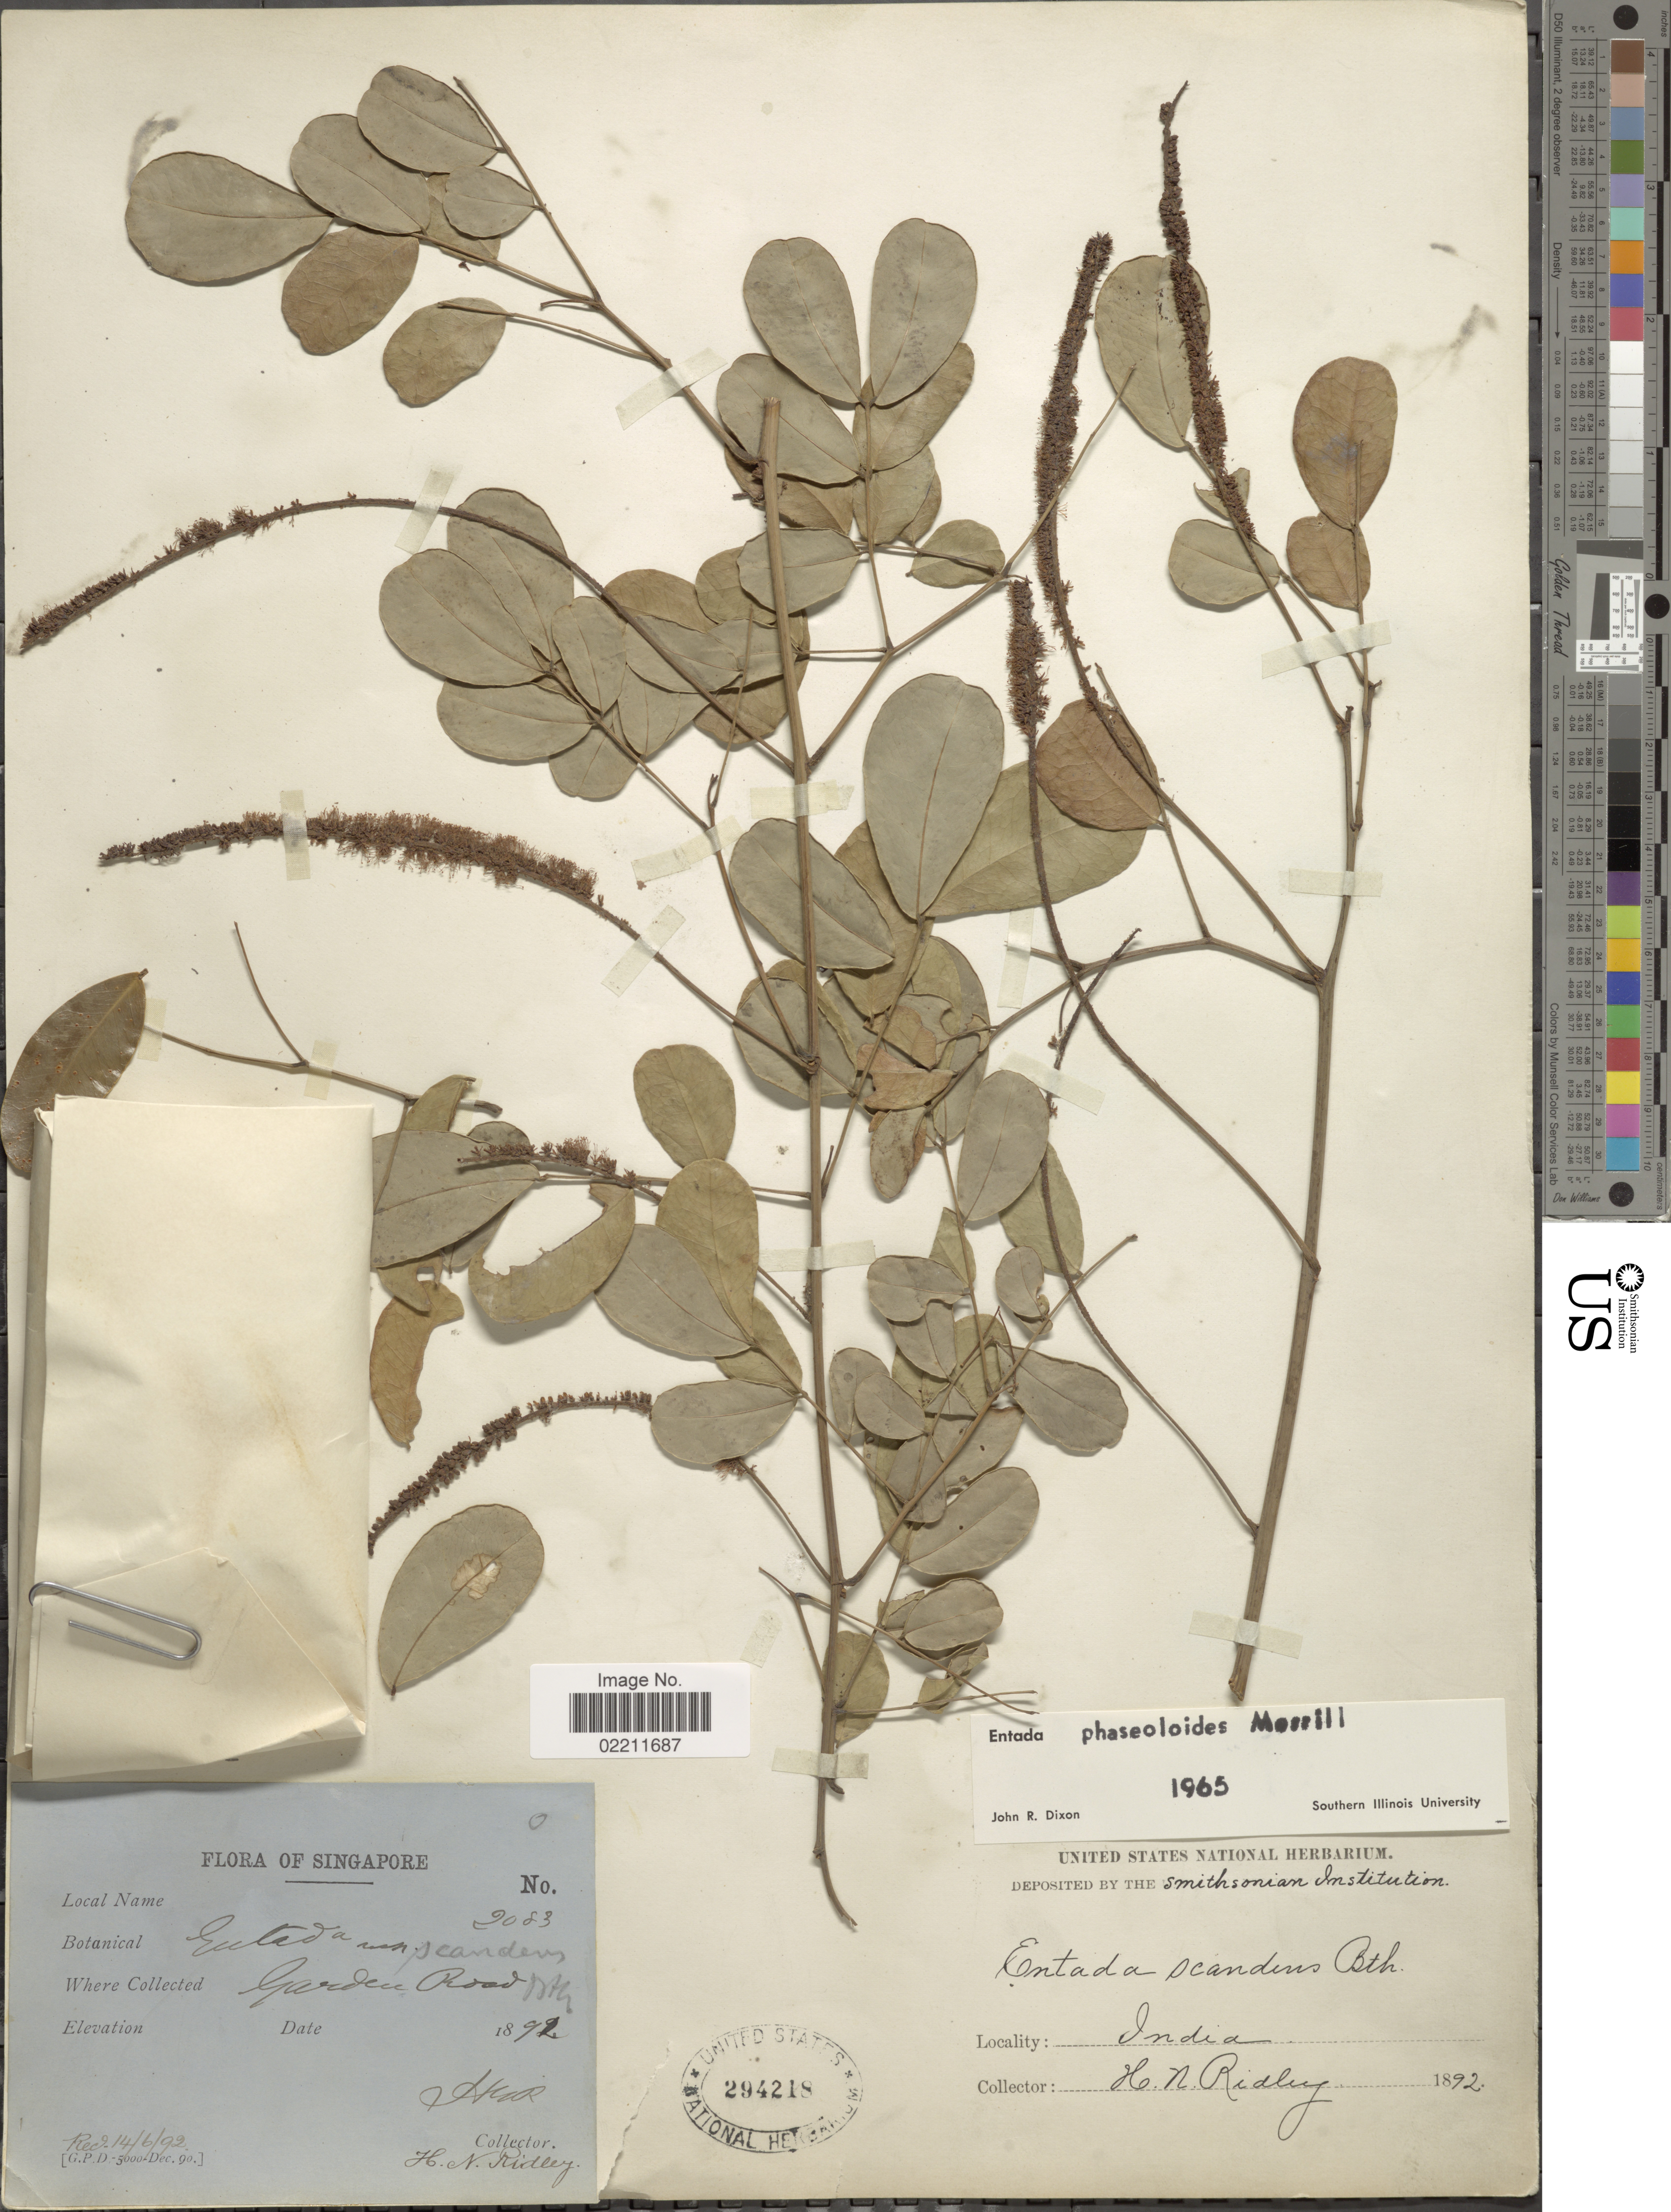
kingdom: Plantae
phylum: Tracheophyta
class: Magnoliopsida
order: Fabales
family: Fabaceae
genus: Entada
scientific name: Entada rheedei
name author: Spreng.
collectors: H. N. Ridley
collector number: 2083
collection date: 1892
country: Singapore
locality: Garden Road.Singapore. India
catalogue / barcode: US 294218